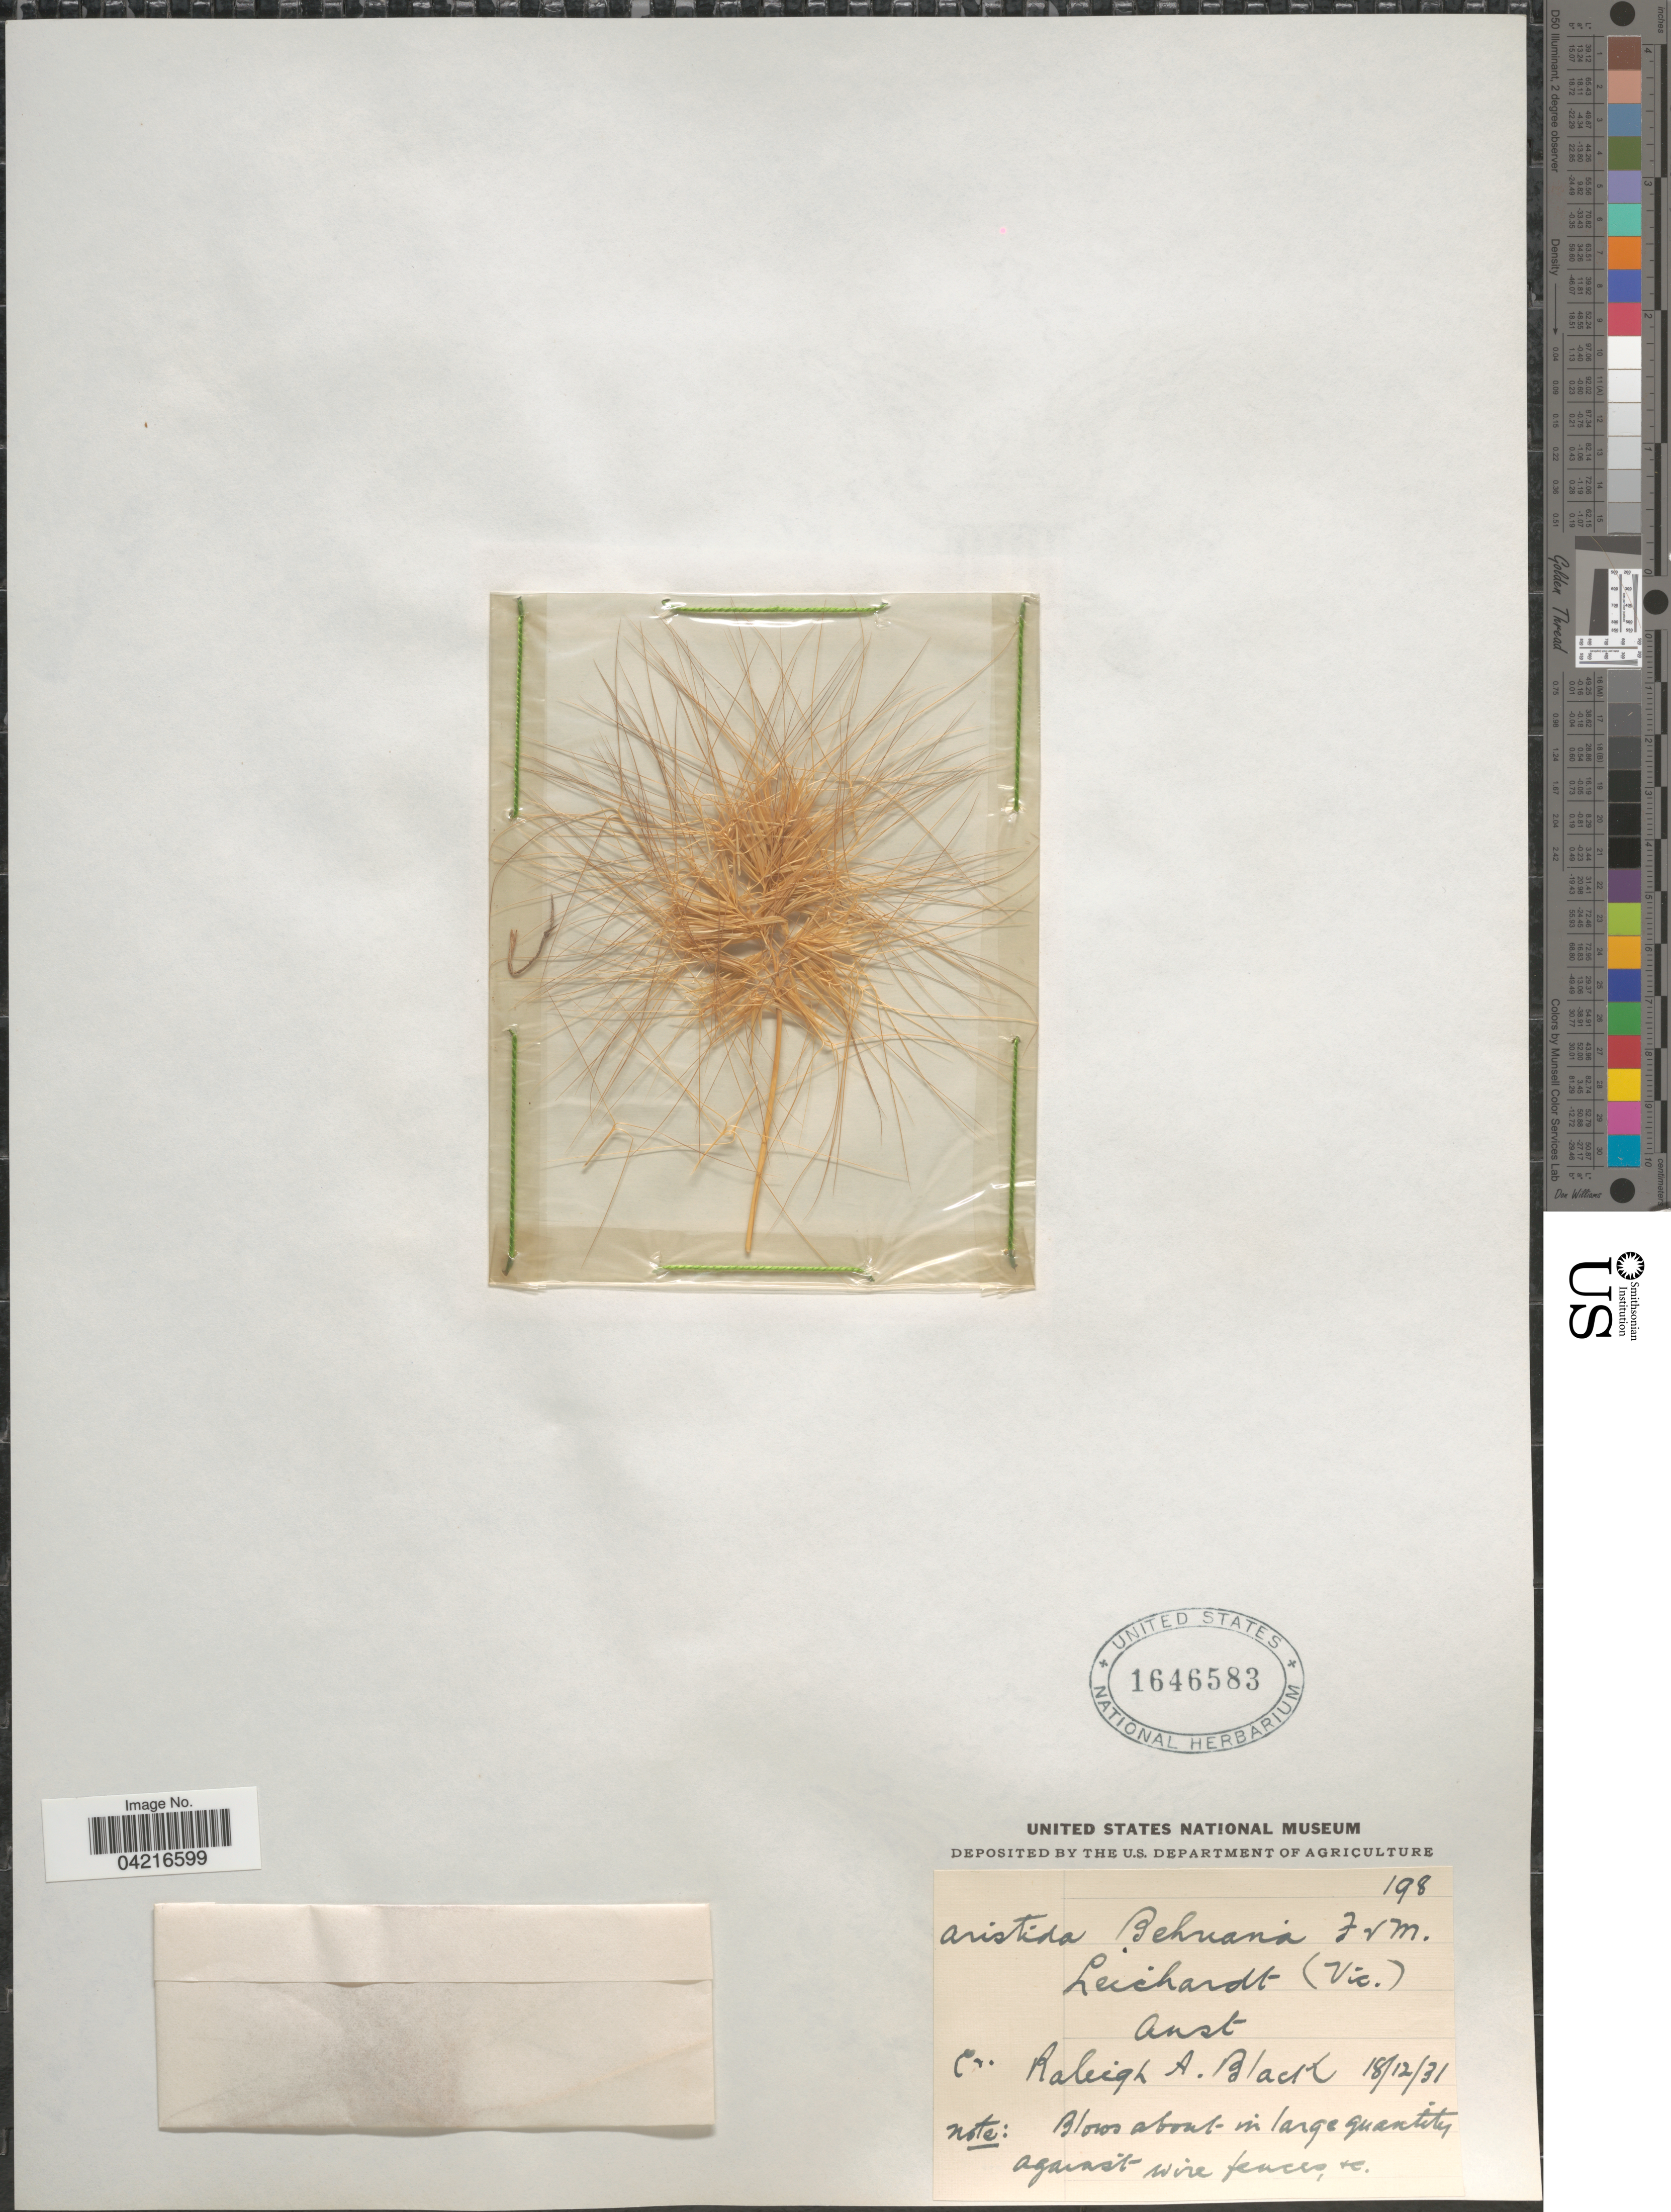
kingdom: Plantae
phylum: Tracheophyta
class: Liliopsida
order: Poales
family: Poaceae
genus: Aristida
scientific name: Aristida behriana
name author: F. Muell.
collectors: R. A. Black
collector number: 198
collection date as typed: Transcribed d/m/y: 18/12/31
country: Australia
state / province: Victoria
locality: Leichardt (Vic.)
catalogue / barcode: US 1646583